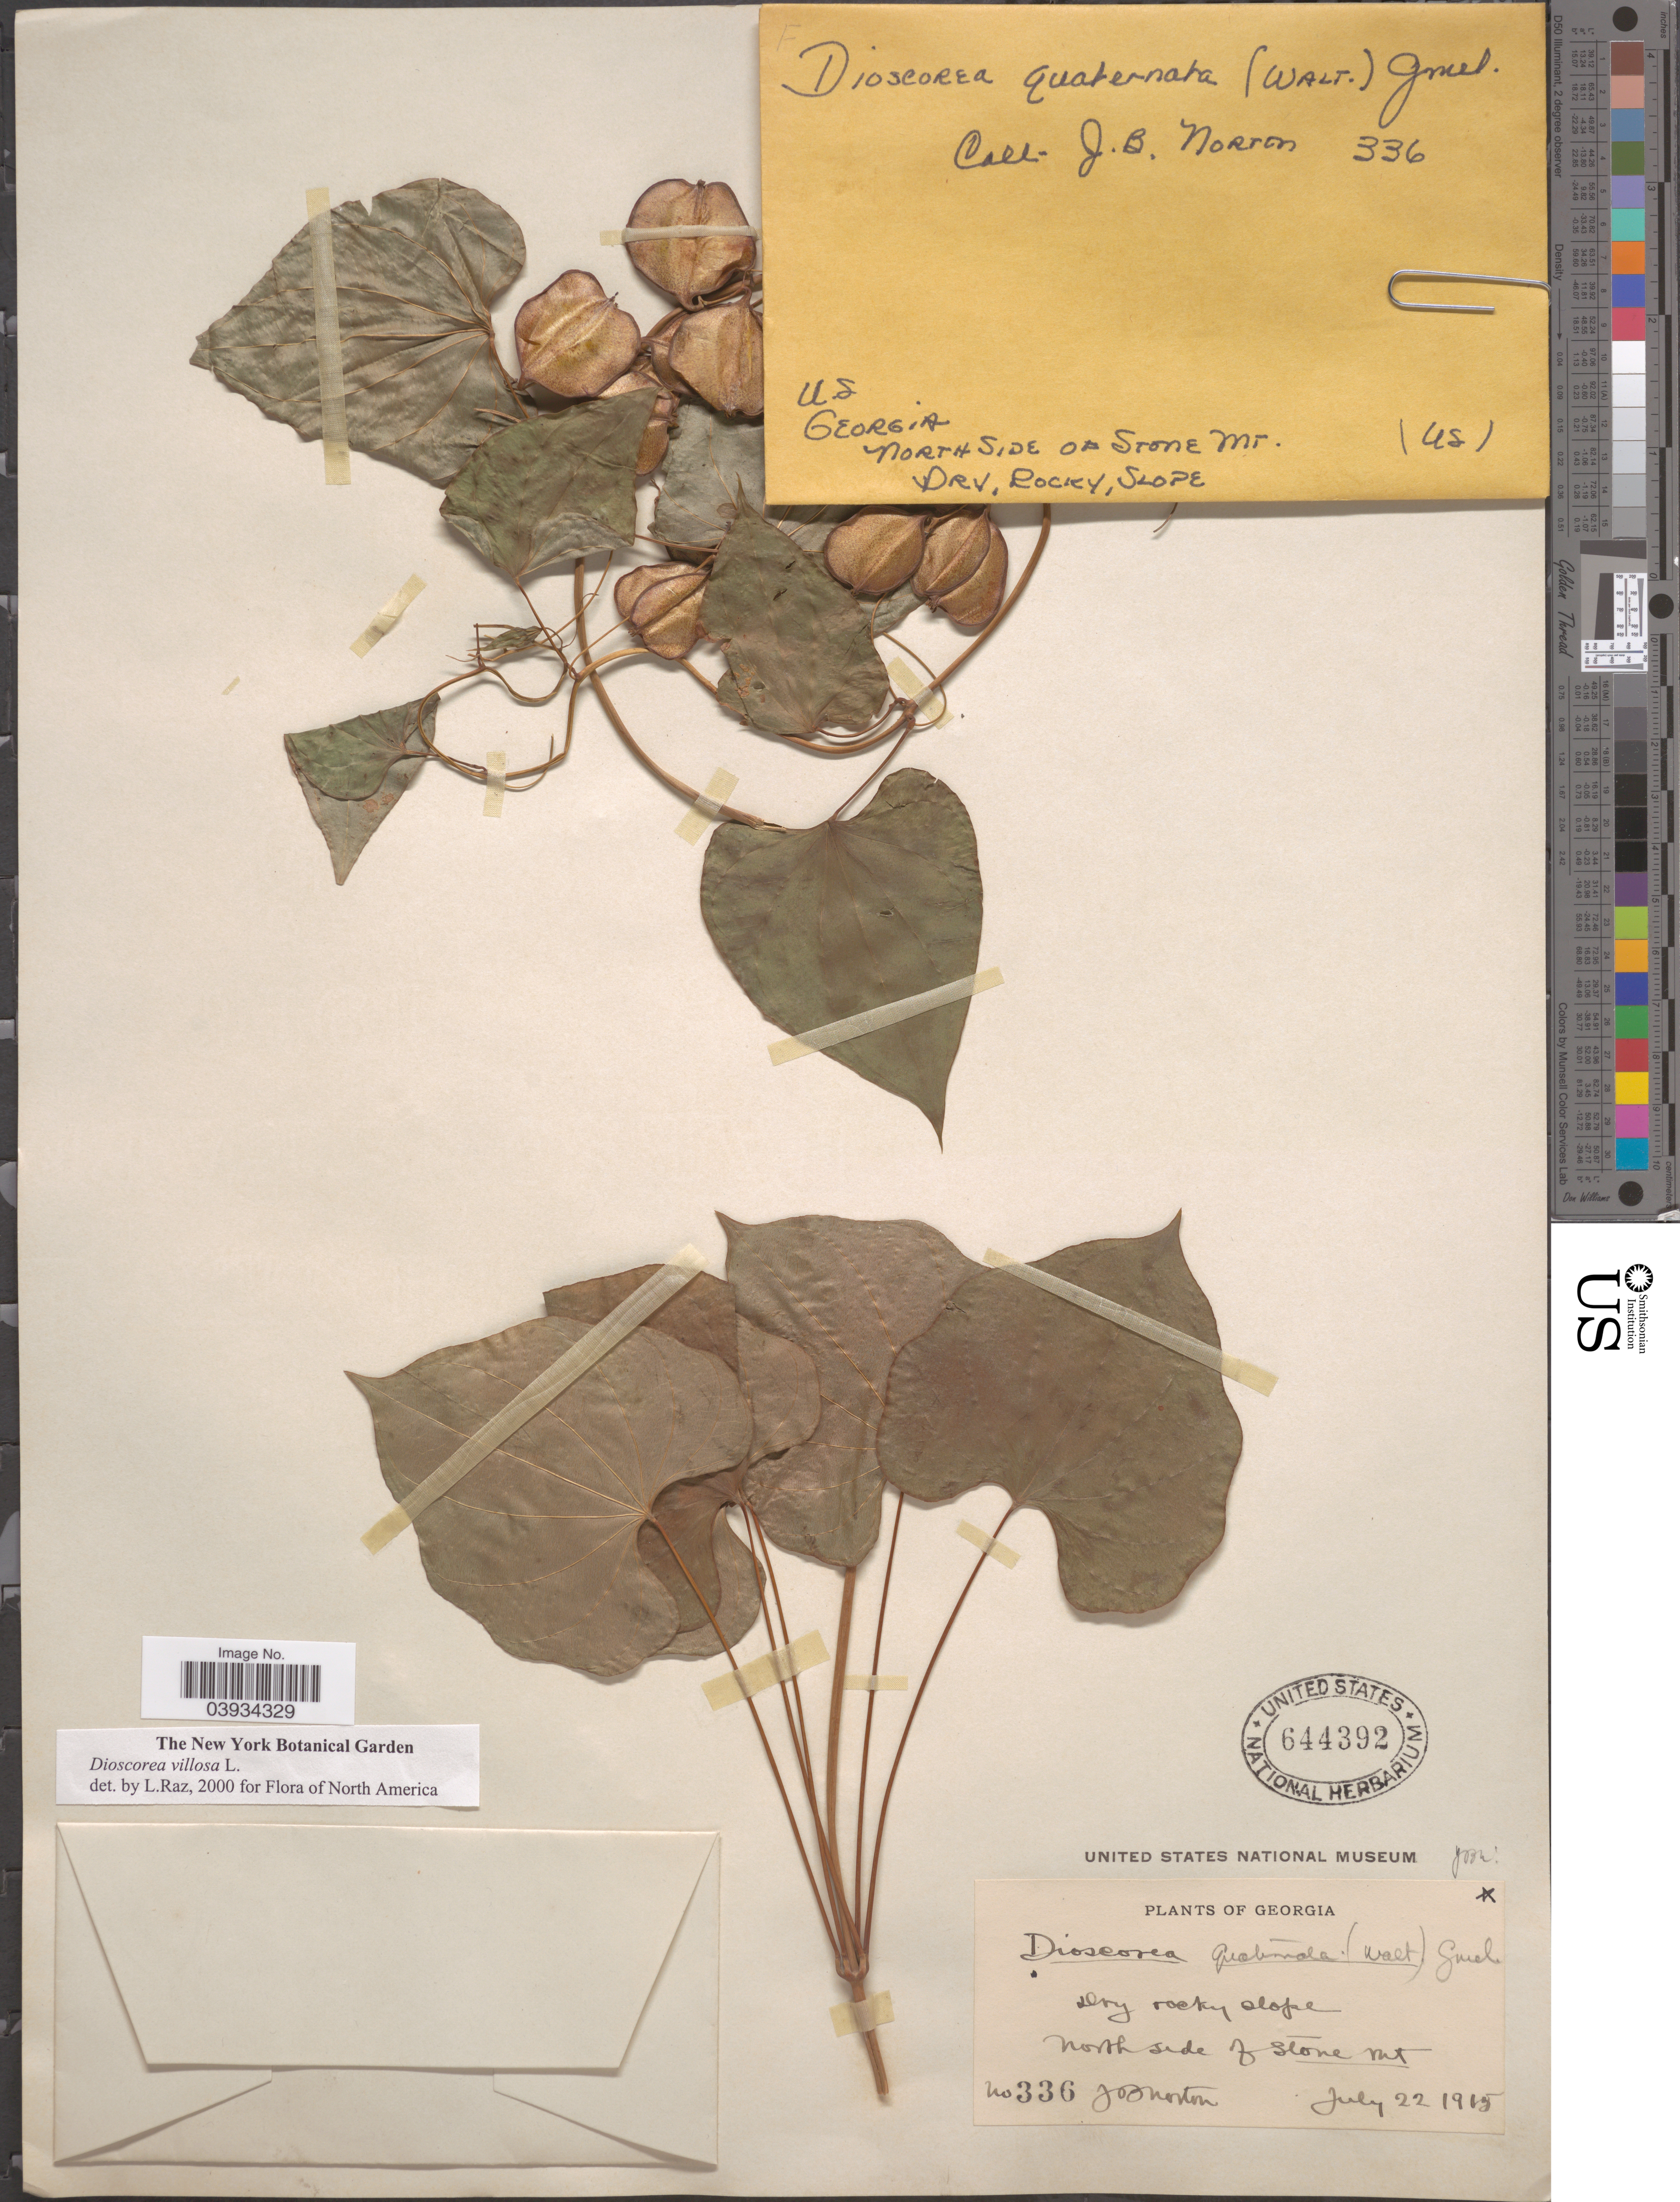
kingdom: Plantae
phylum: Tracheophyta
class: Liliopsida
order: Dioscoreales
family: Dioscoreaceae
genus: Dioscorea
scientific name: Dioscorea villosa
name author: L.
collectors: J. B. Morton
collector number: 336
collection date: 1915-07-22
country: United States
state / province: Georgia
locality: North side of Stone Mt.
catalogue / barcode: US 644392